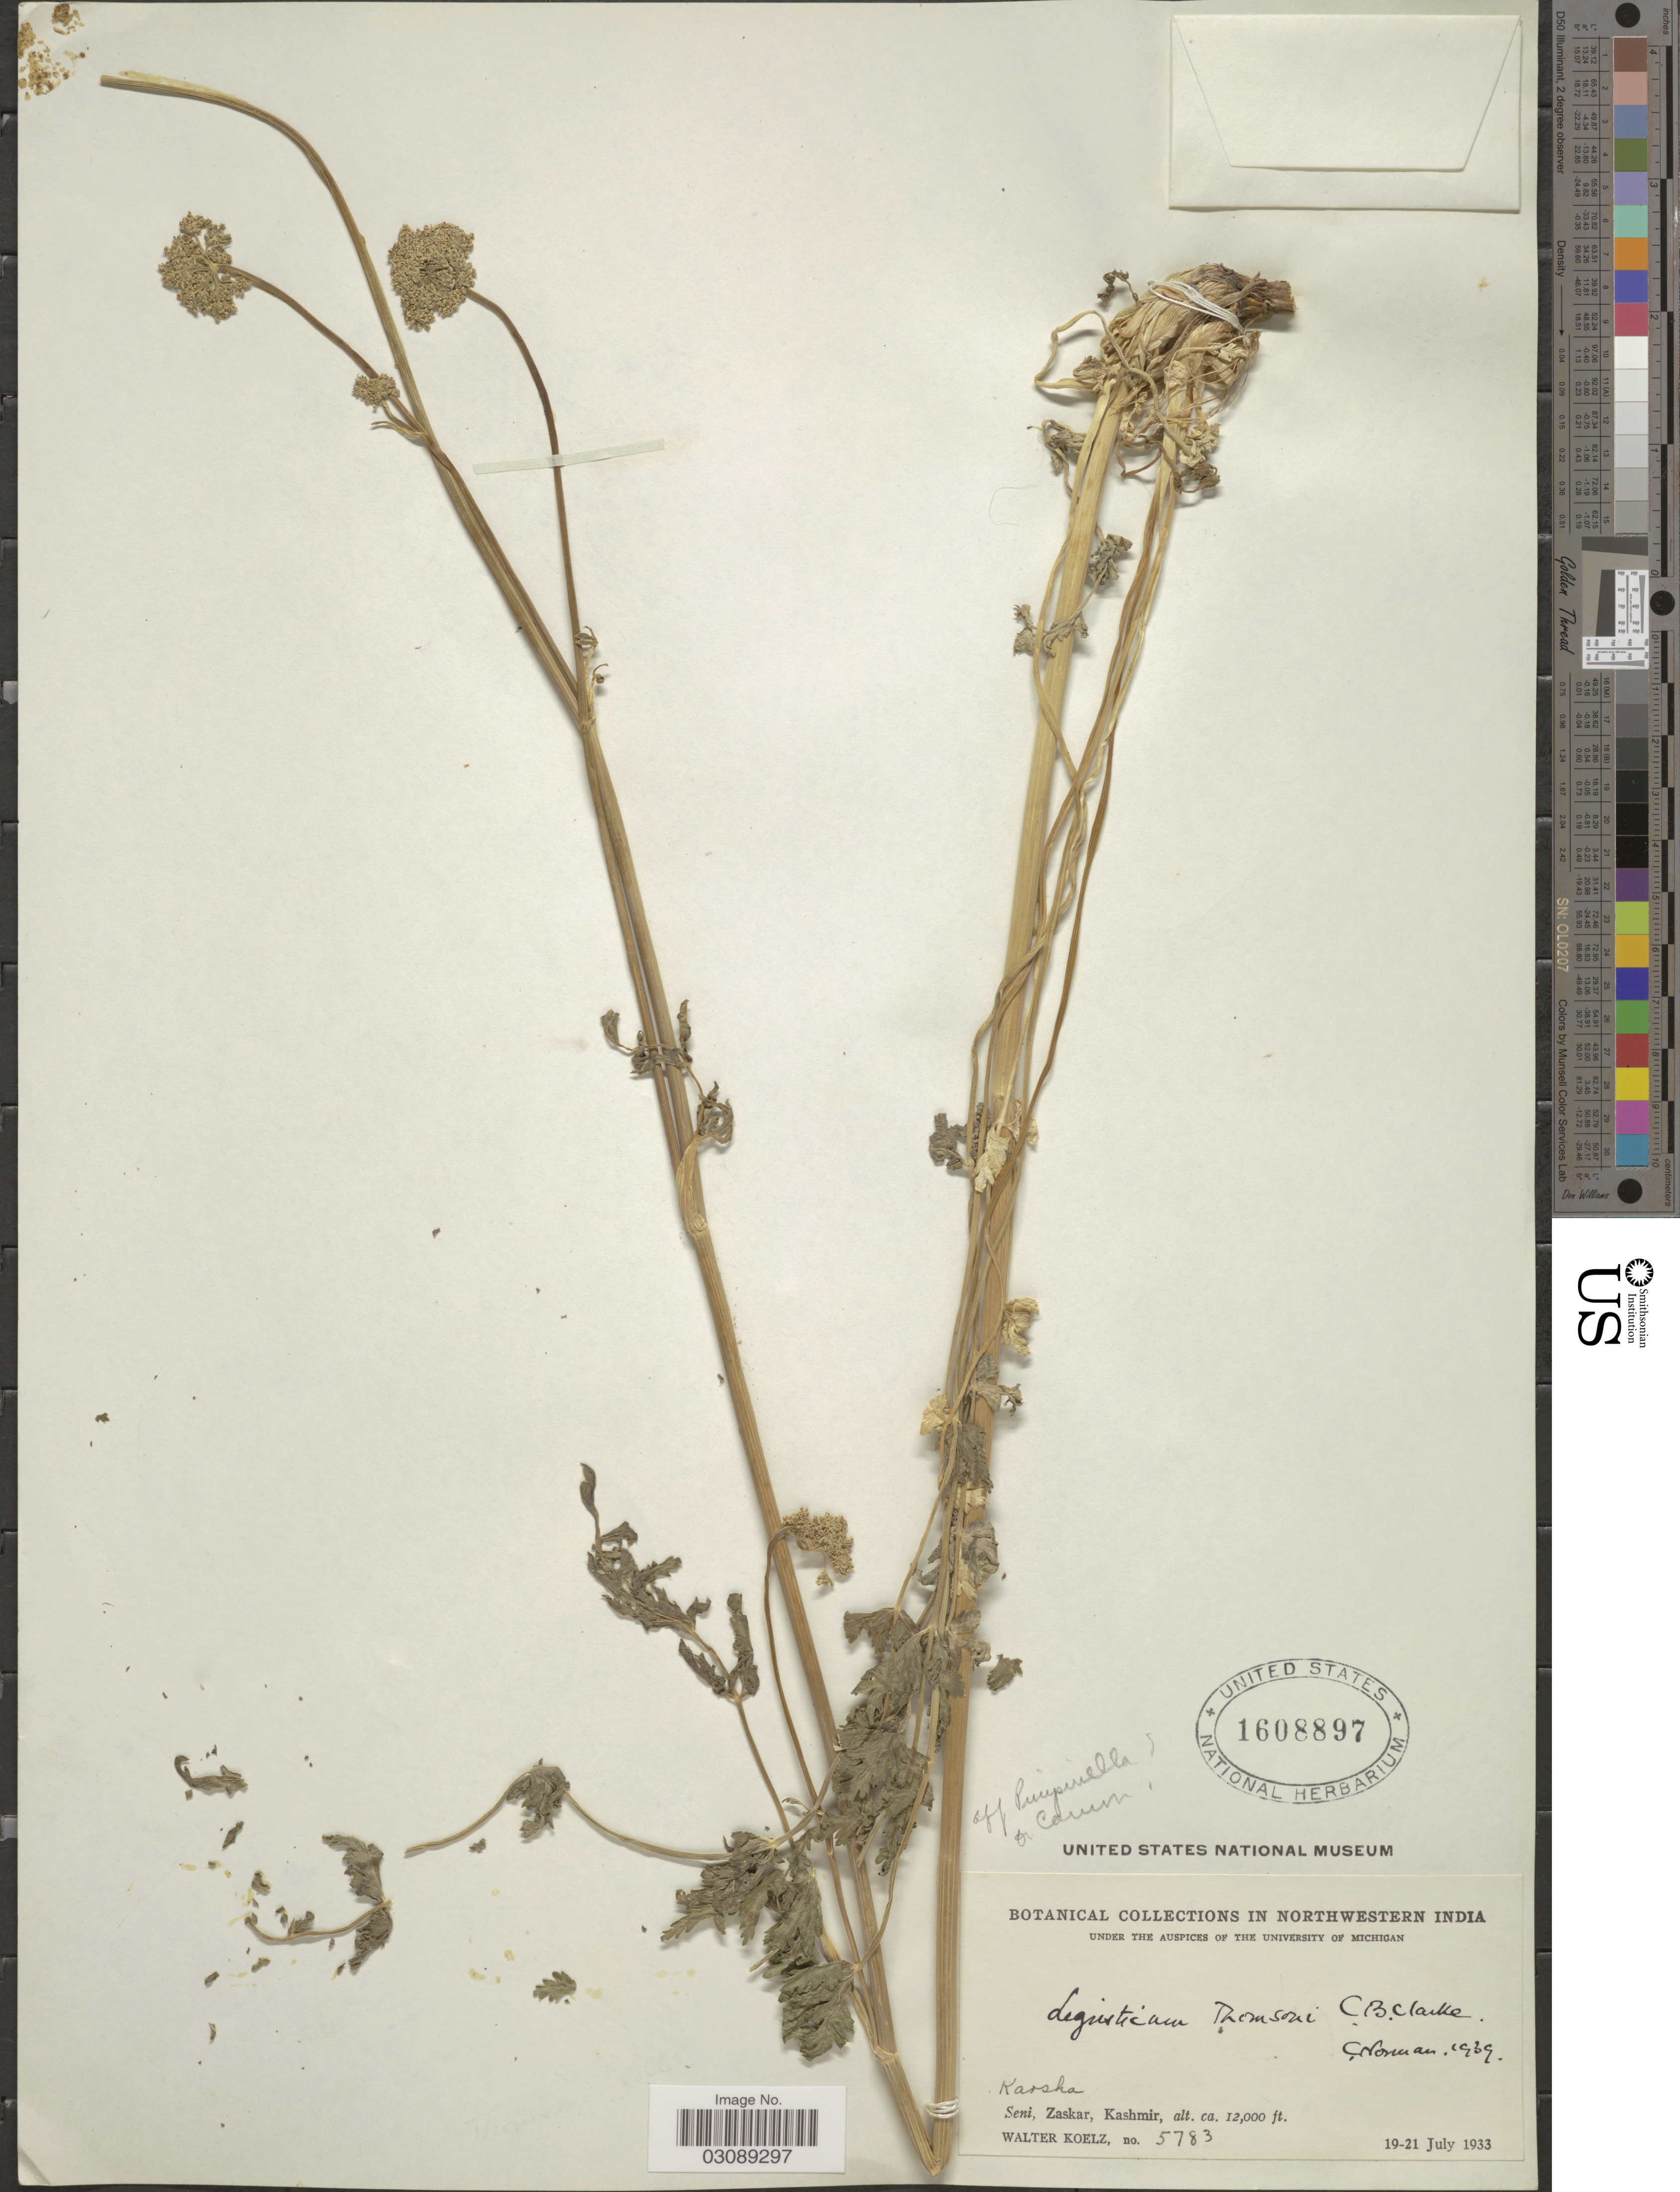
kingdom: Plantae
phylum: Tracheophyta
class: Magnoliopsida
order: Apiales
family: Apiaceae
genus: Ligusticum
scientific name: Ligusticum thomsonii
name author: C.B. Clarke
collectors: W. N. Koelz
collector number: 5783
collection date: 1933-07-19/1933-07-21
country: India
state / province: Jammu and Kashmir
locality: Northwestern India. Karsha, Seni, Zaskar, Kashmir.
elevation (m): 3658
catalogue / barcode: US 1608897